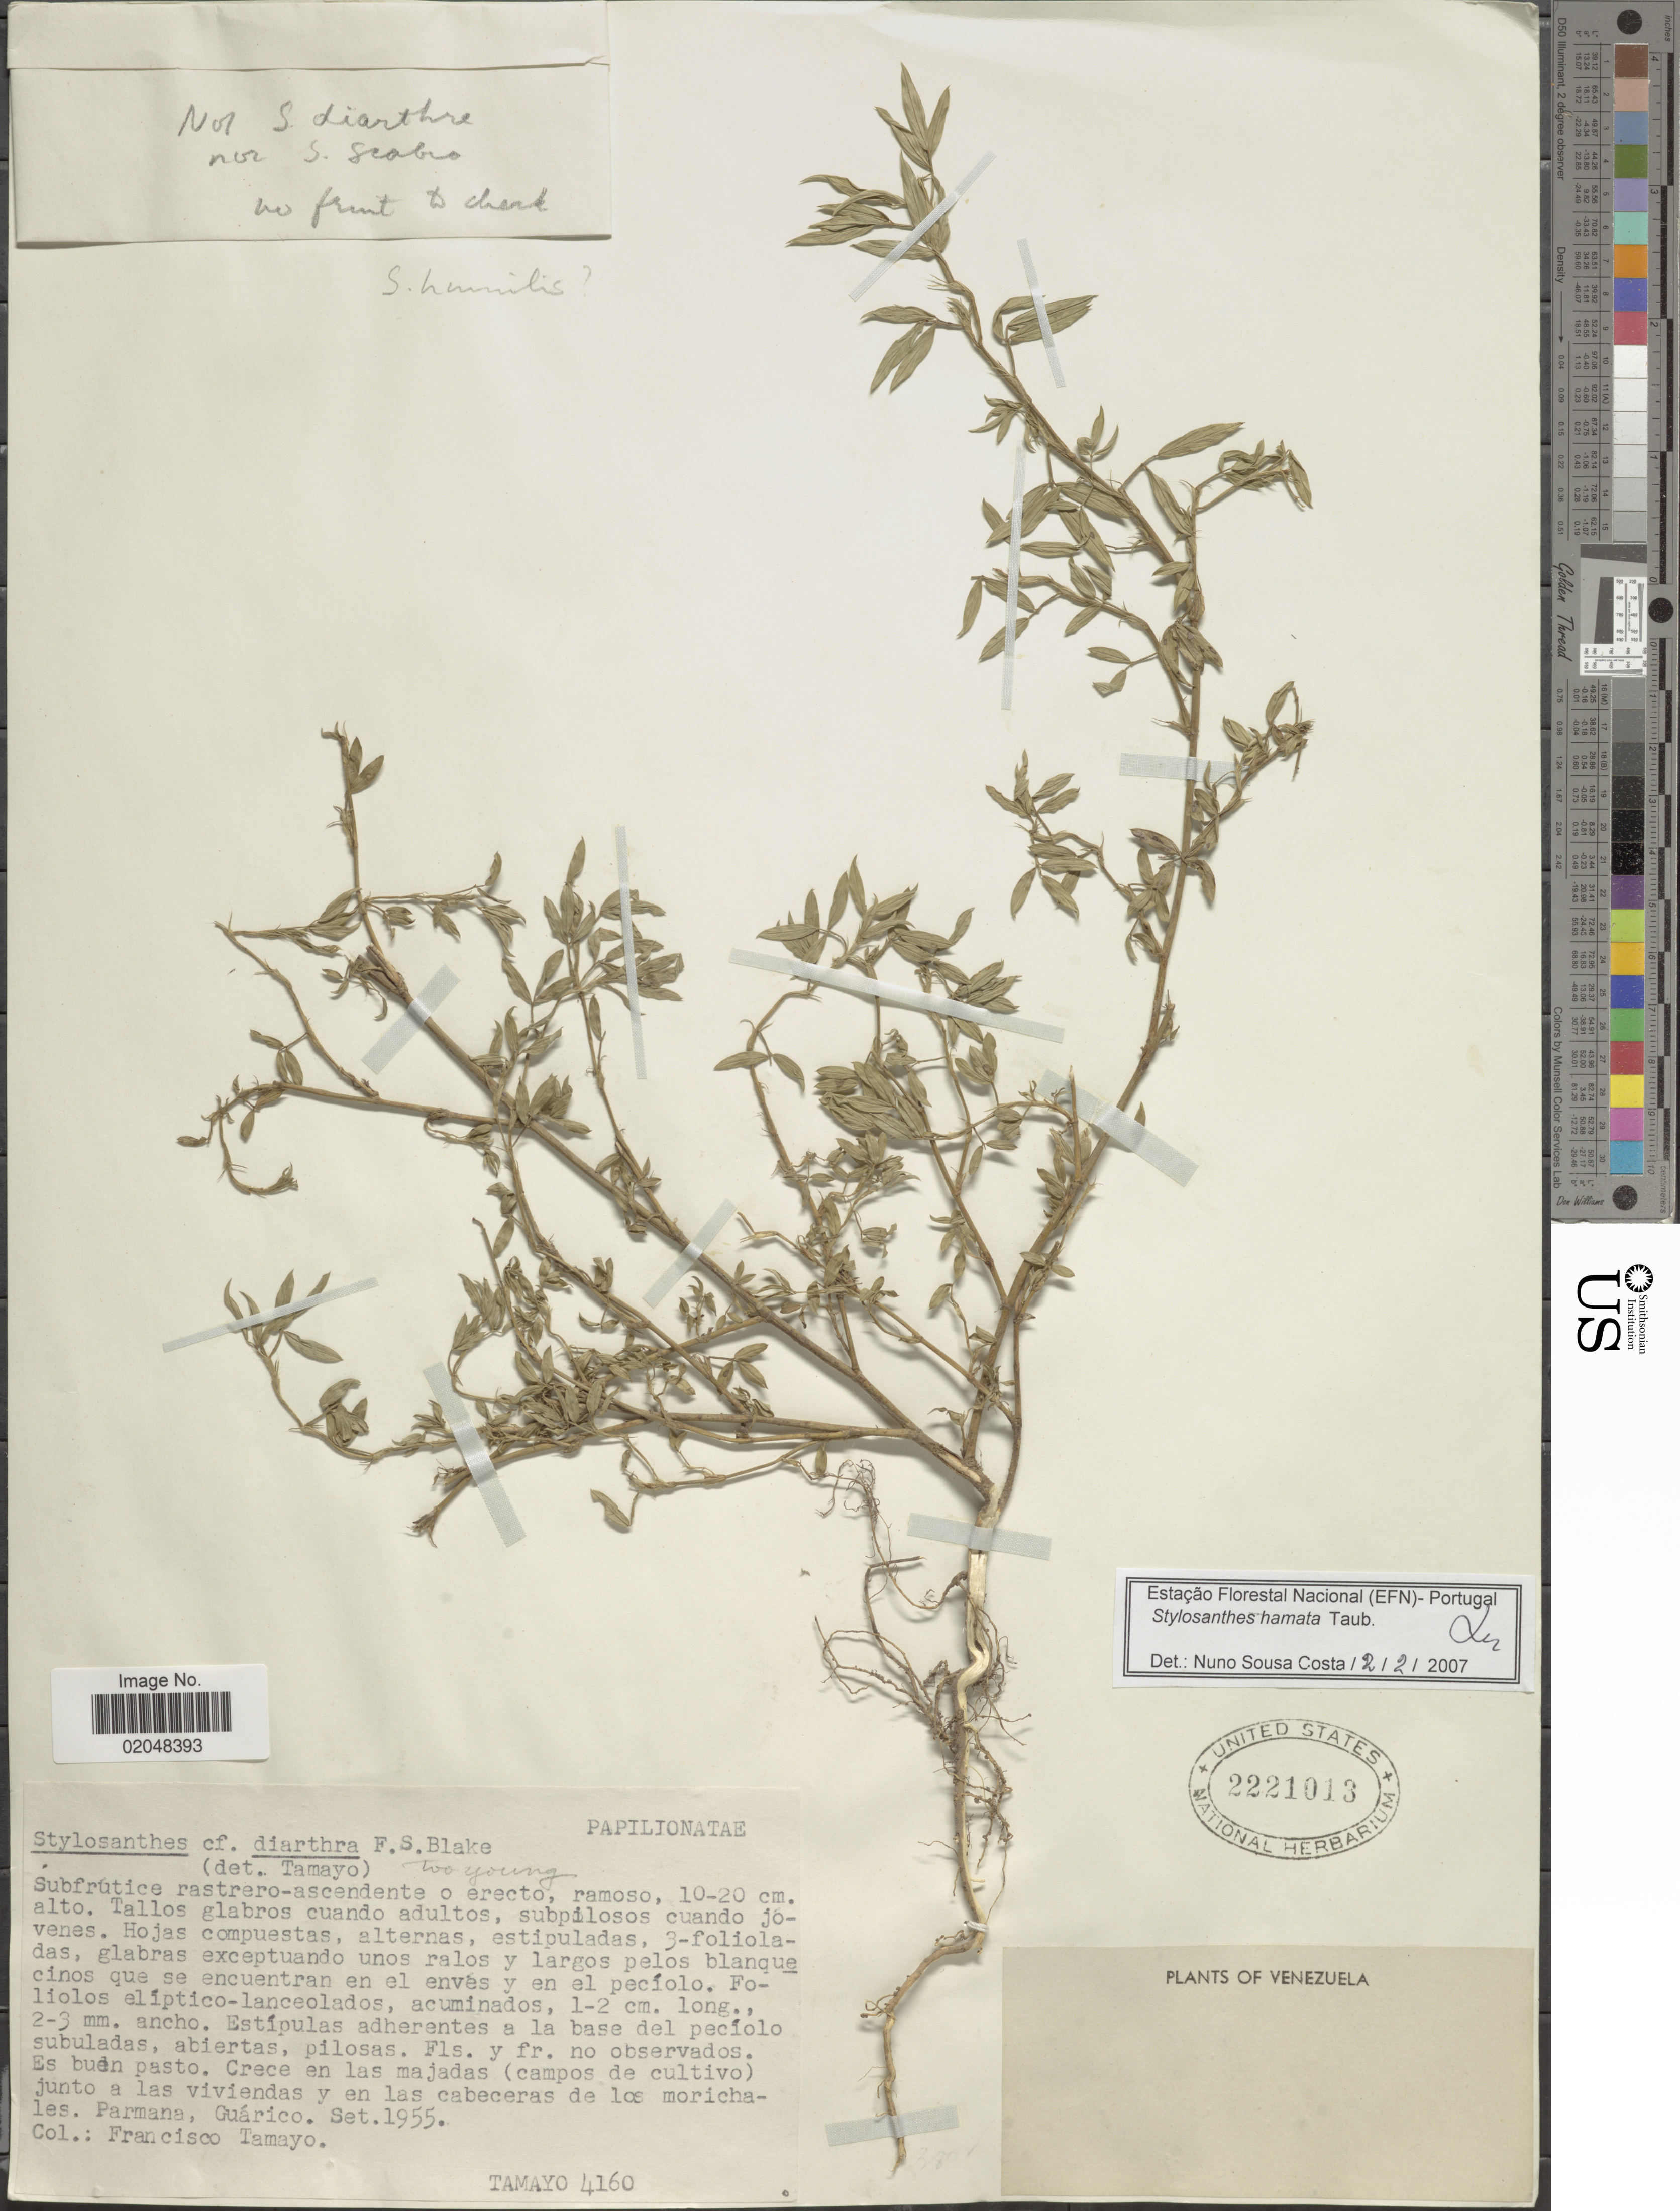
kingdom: Plantae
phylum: Tracheophyta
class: Magnoliopsida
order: Fabales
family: Fabaceae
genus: Stylosanthes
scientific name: Stylosanthes hamata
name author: (L.) Taub.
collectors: -. Tamayo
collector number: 4160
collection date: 1955-07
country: Venezuela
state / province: Guárico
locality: Crece en las majadas (campos de cultivo) junto a las viviendas y en las cabeceras de los morichales, Parmana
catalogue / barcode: US 2221013